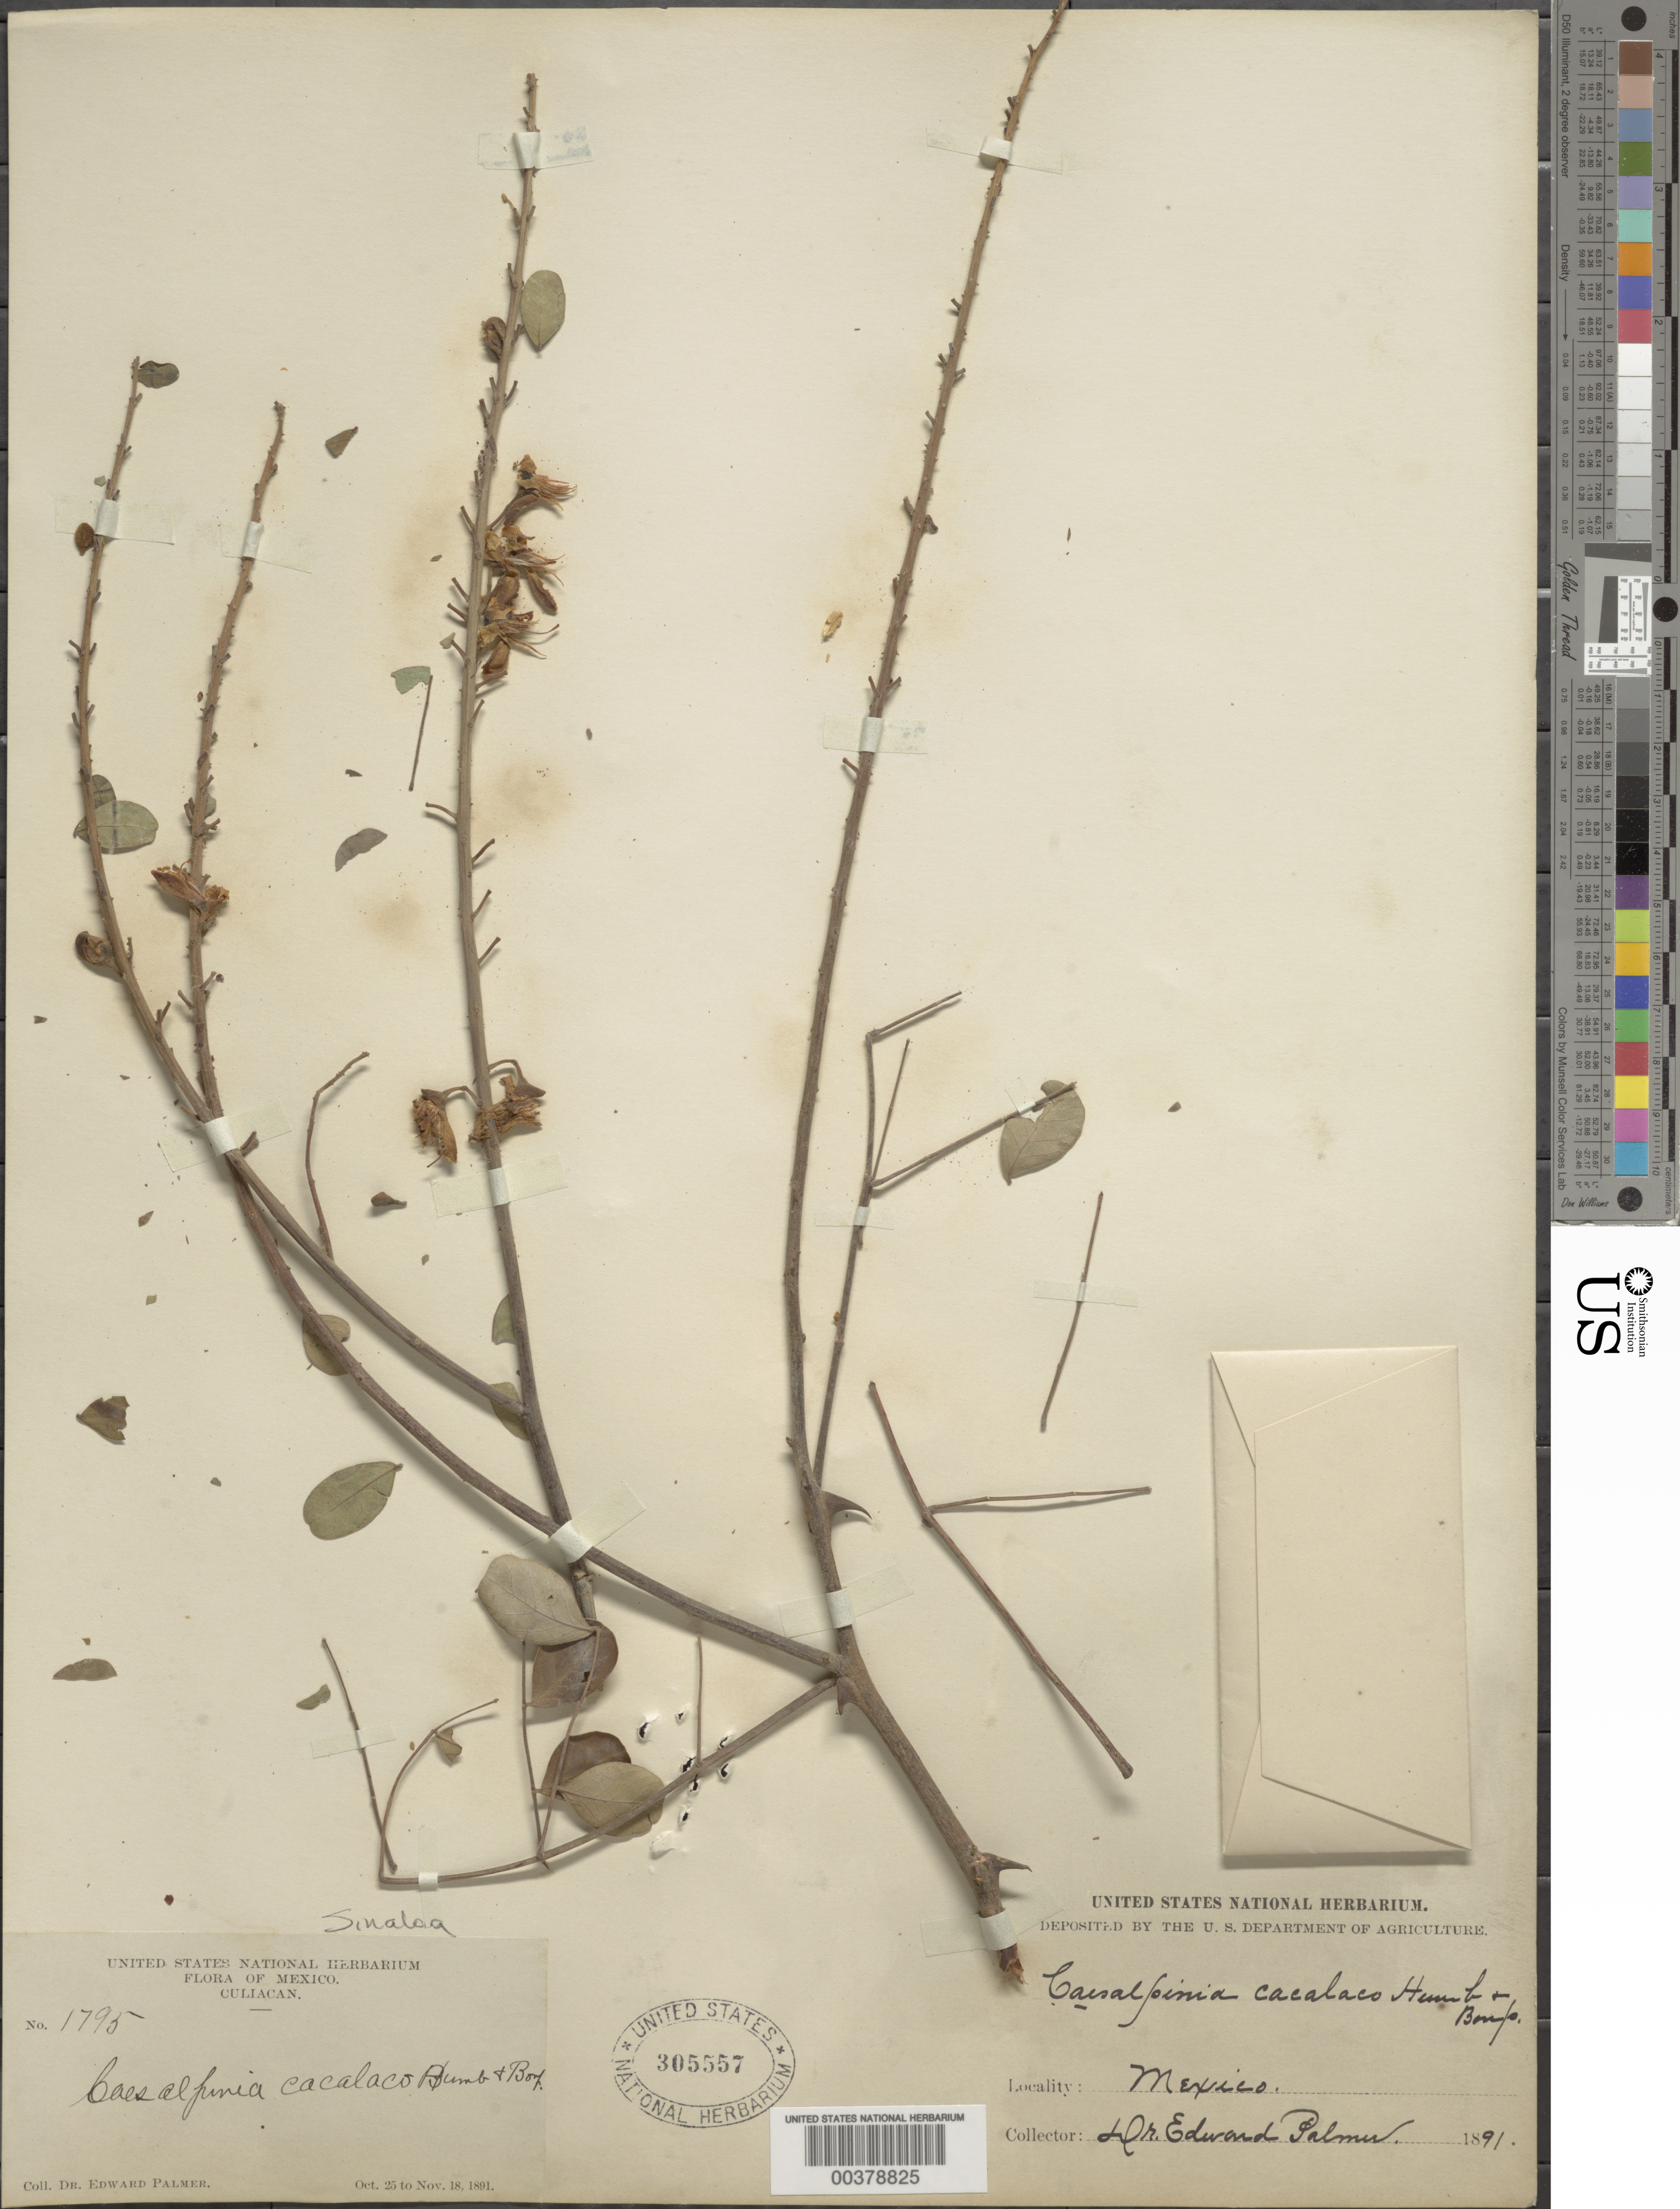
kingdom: Plantae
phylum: Tracheophyta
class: Magnoliopsida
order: Fabales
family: Fabaceae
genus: Tara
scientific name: Tara cacalaco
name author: (Bonpl.) Molinari & Sánchez Och.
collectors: E. Palmer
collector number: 1795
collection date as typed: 25 Oct 1891 to 18 Nov 1891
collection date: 1891-10-25/1891-11-18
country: Mexico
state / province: Sinaloa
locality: Culiacan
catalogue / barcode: US 305557